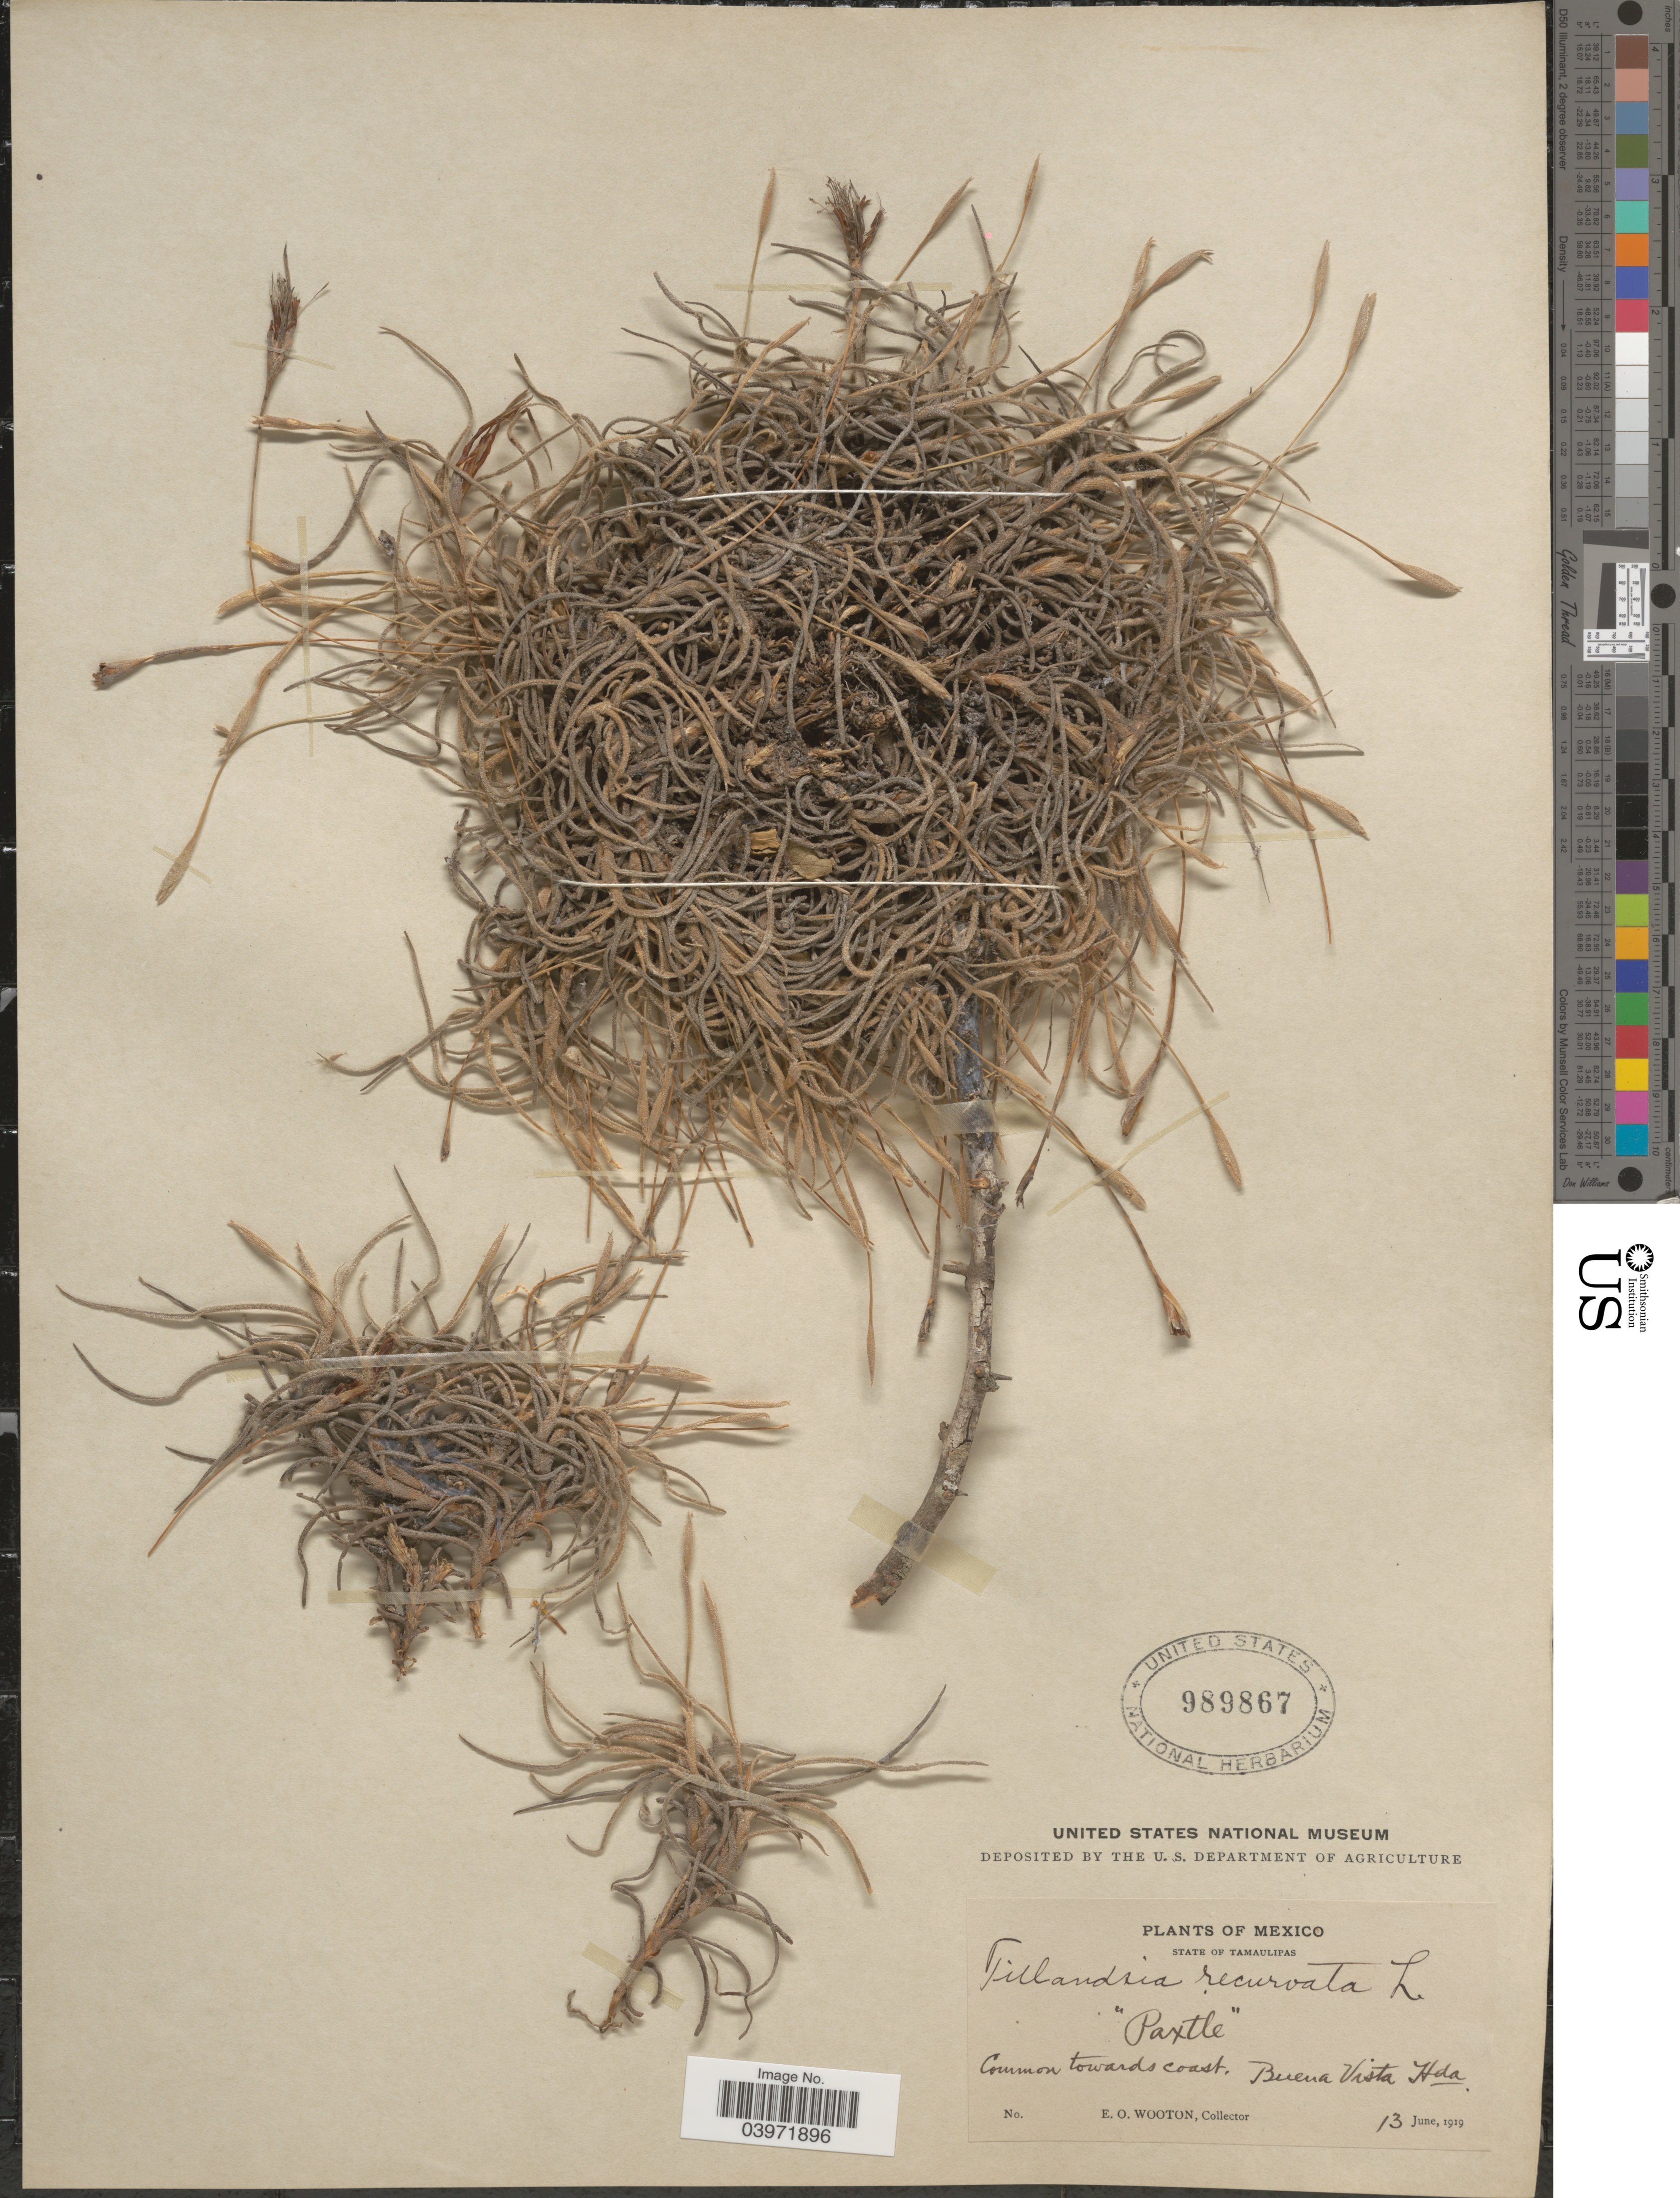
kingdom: Plantae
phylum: Tracheophyta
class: Liliopsida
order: Poales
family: Bromeliaceae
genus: Tillandsia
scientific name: Tillandsia recurvata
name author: L.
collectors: E. O. Wooton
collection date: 1919-06-13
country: Mexico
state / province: Tamaulipas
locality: Buena Vista Hda.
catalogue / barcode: US 989867